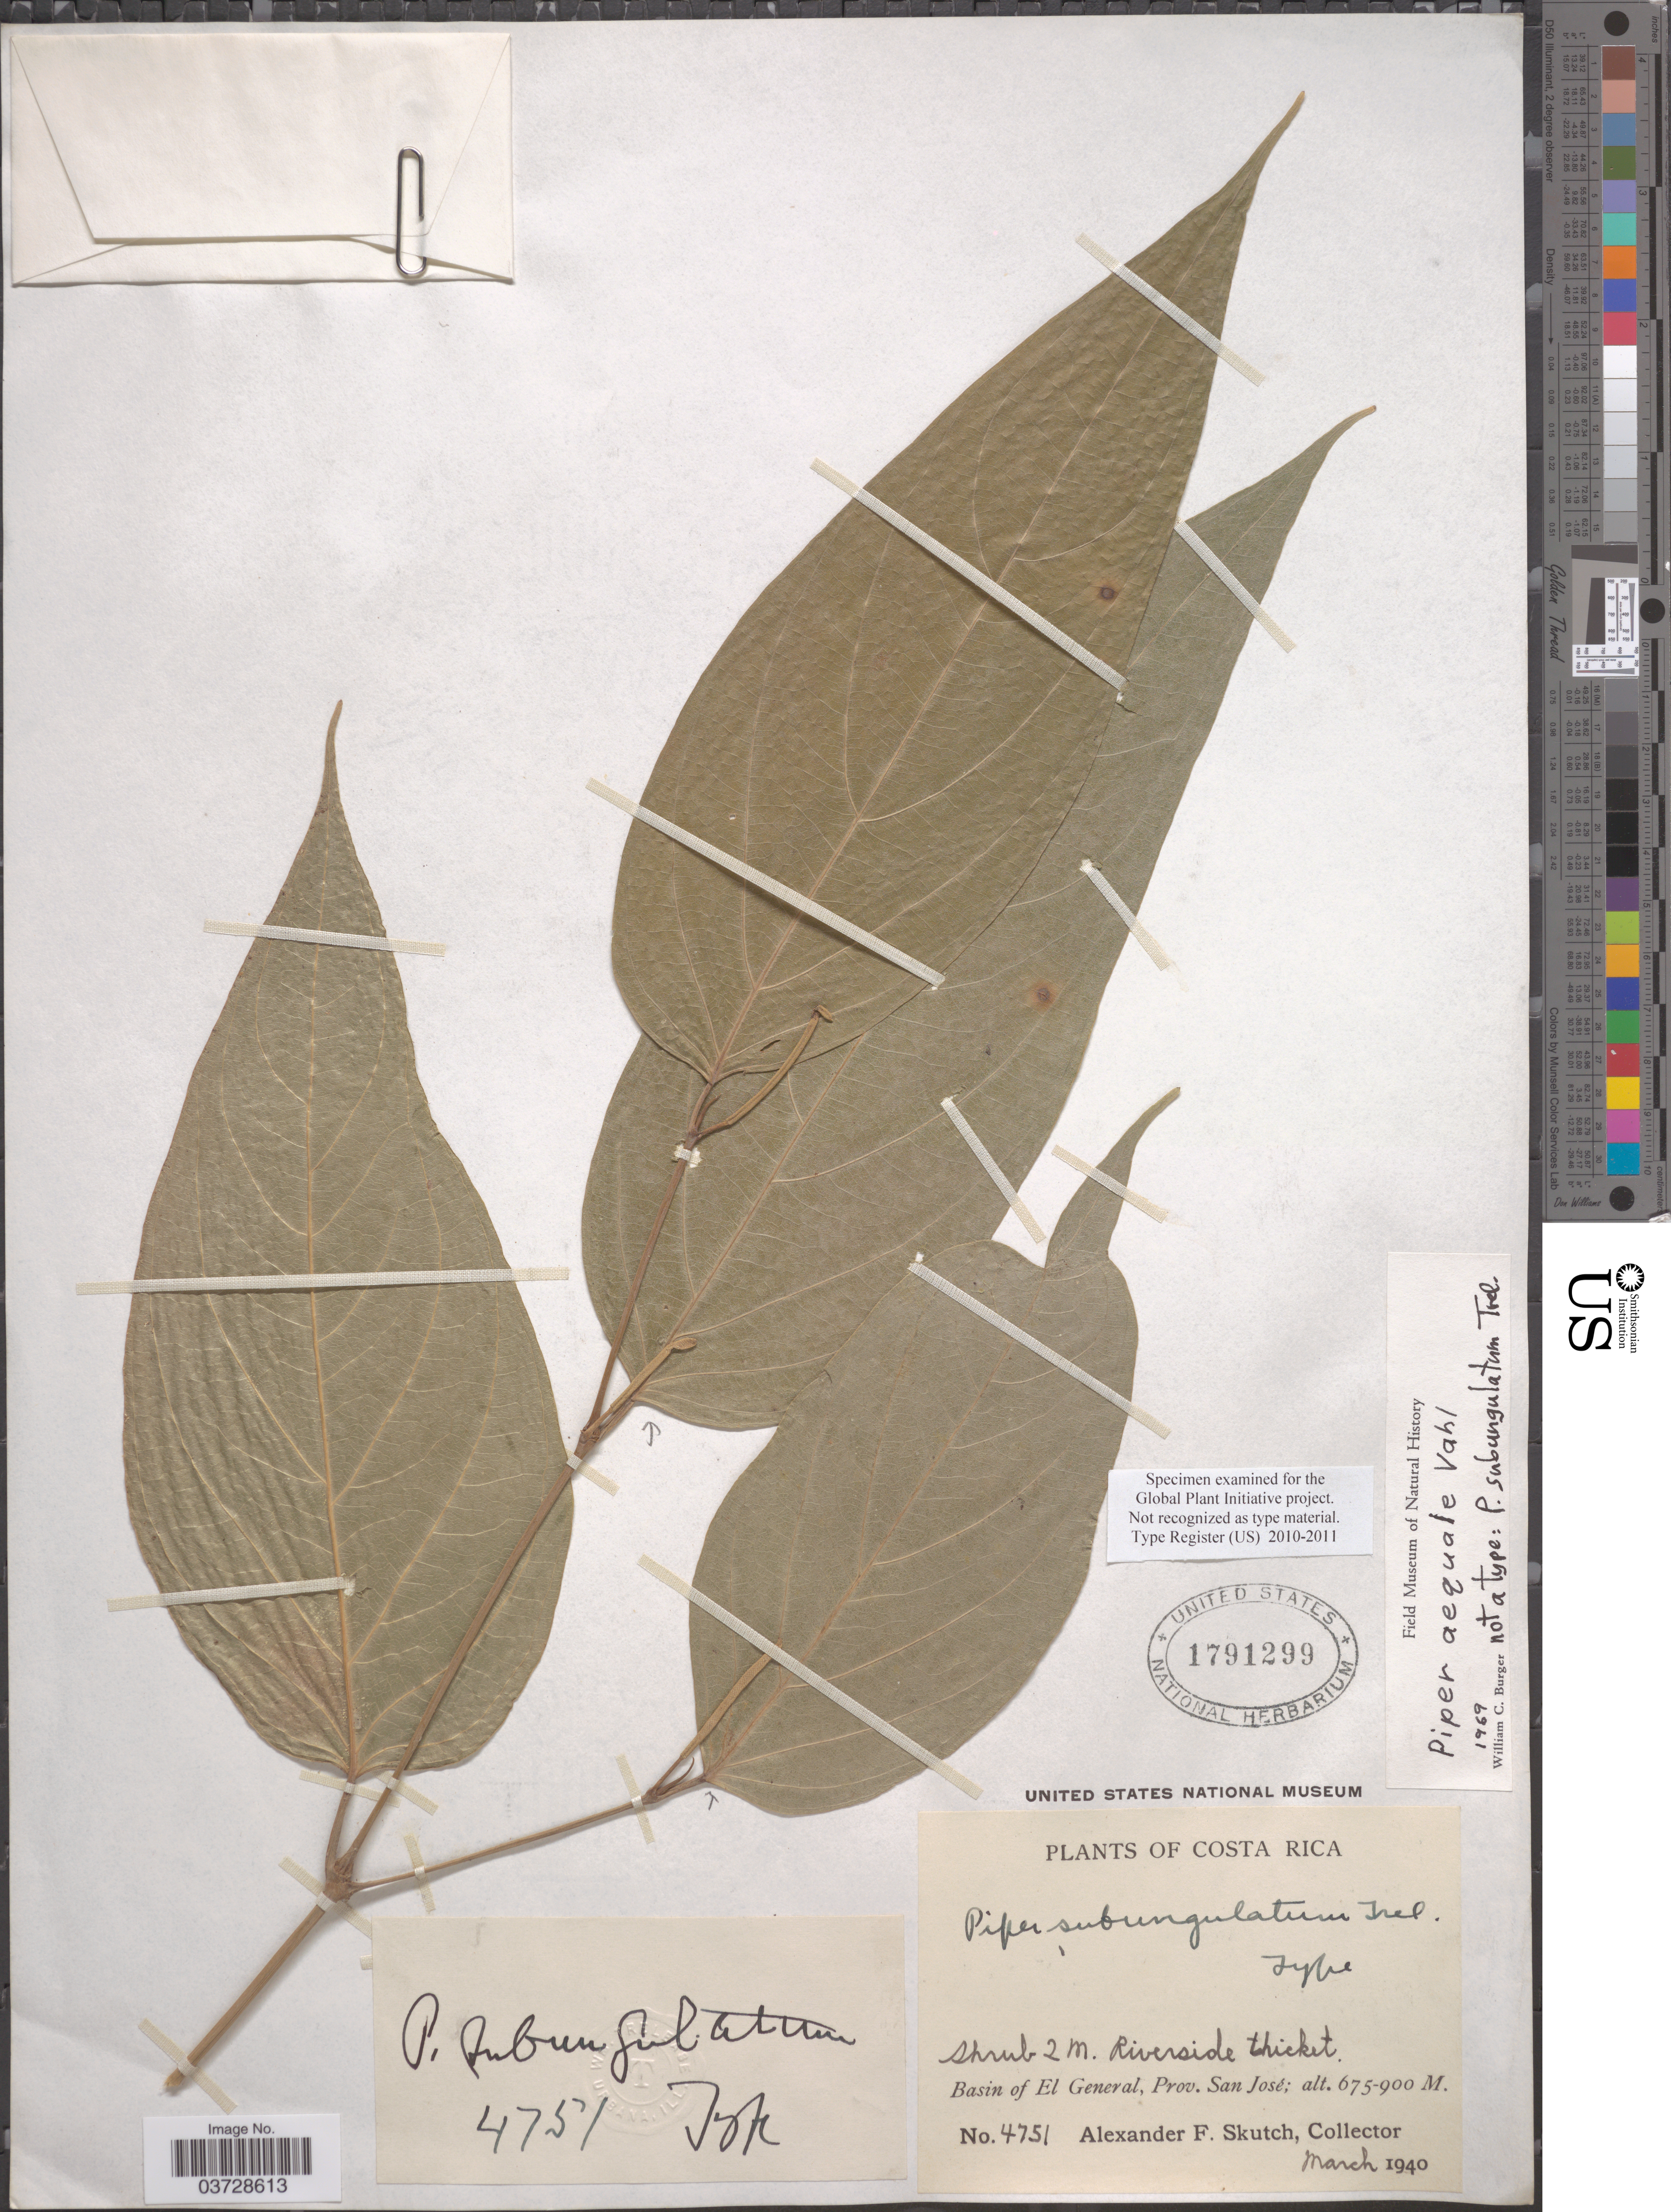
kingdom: Plantae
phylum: Tracheophyta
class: Magnoliopsida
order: Piperales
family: Piperaceae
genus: Piper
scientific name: Piper aequale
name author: Vahl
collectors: A. F. Skutch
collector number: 4751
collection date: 1940-03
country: Costa Rica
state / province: San José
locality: Basin of El General.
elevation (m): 675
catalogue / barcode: US 1791299